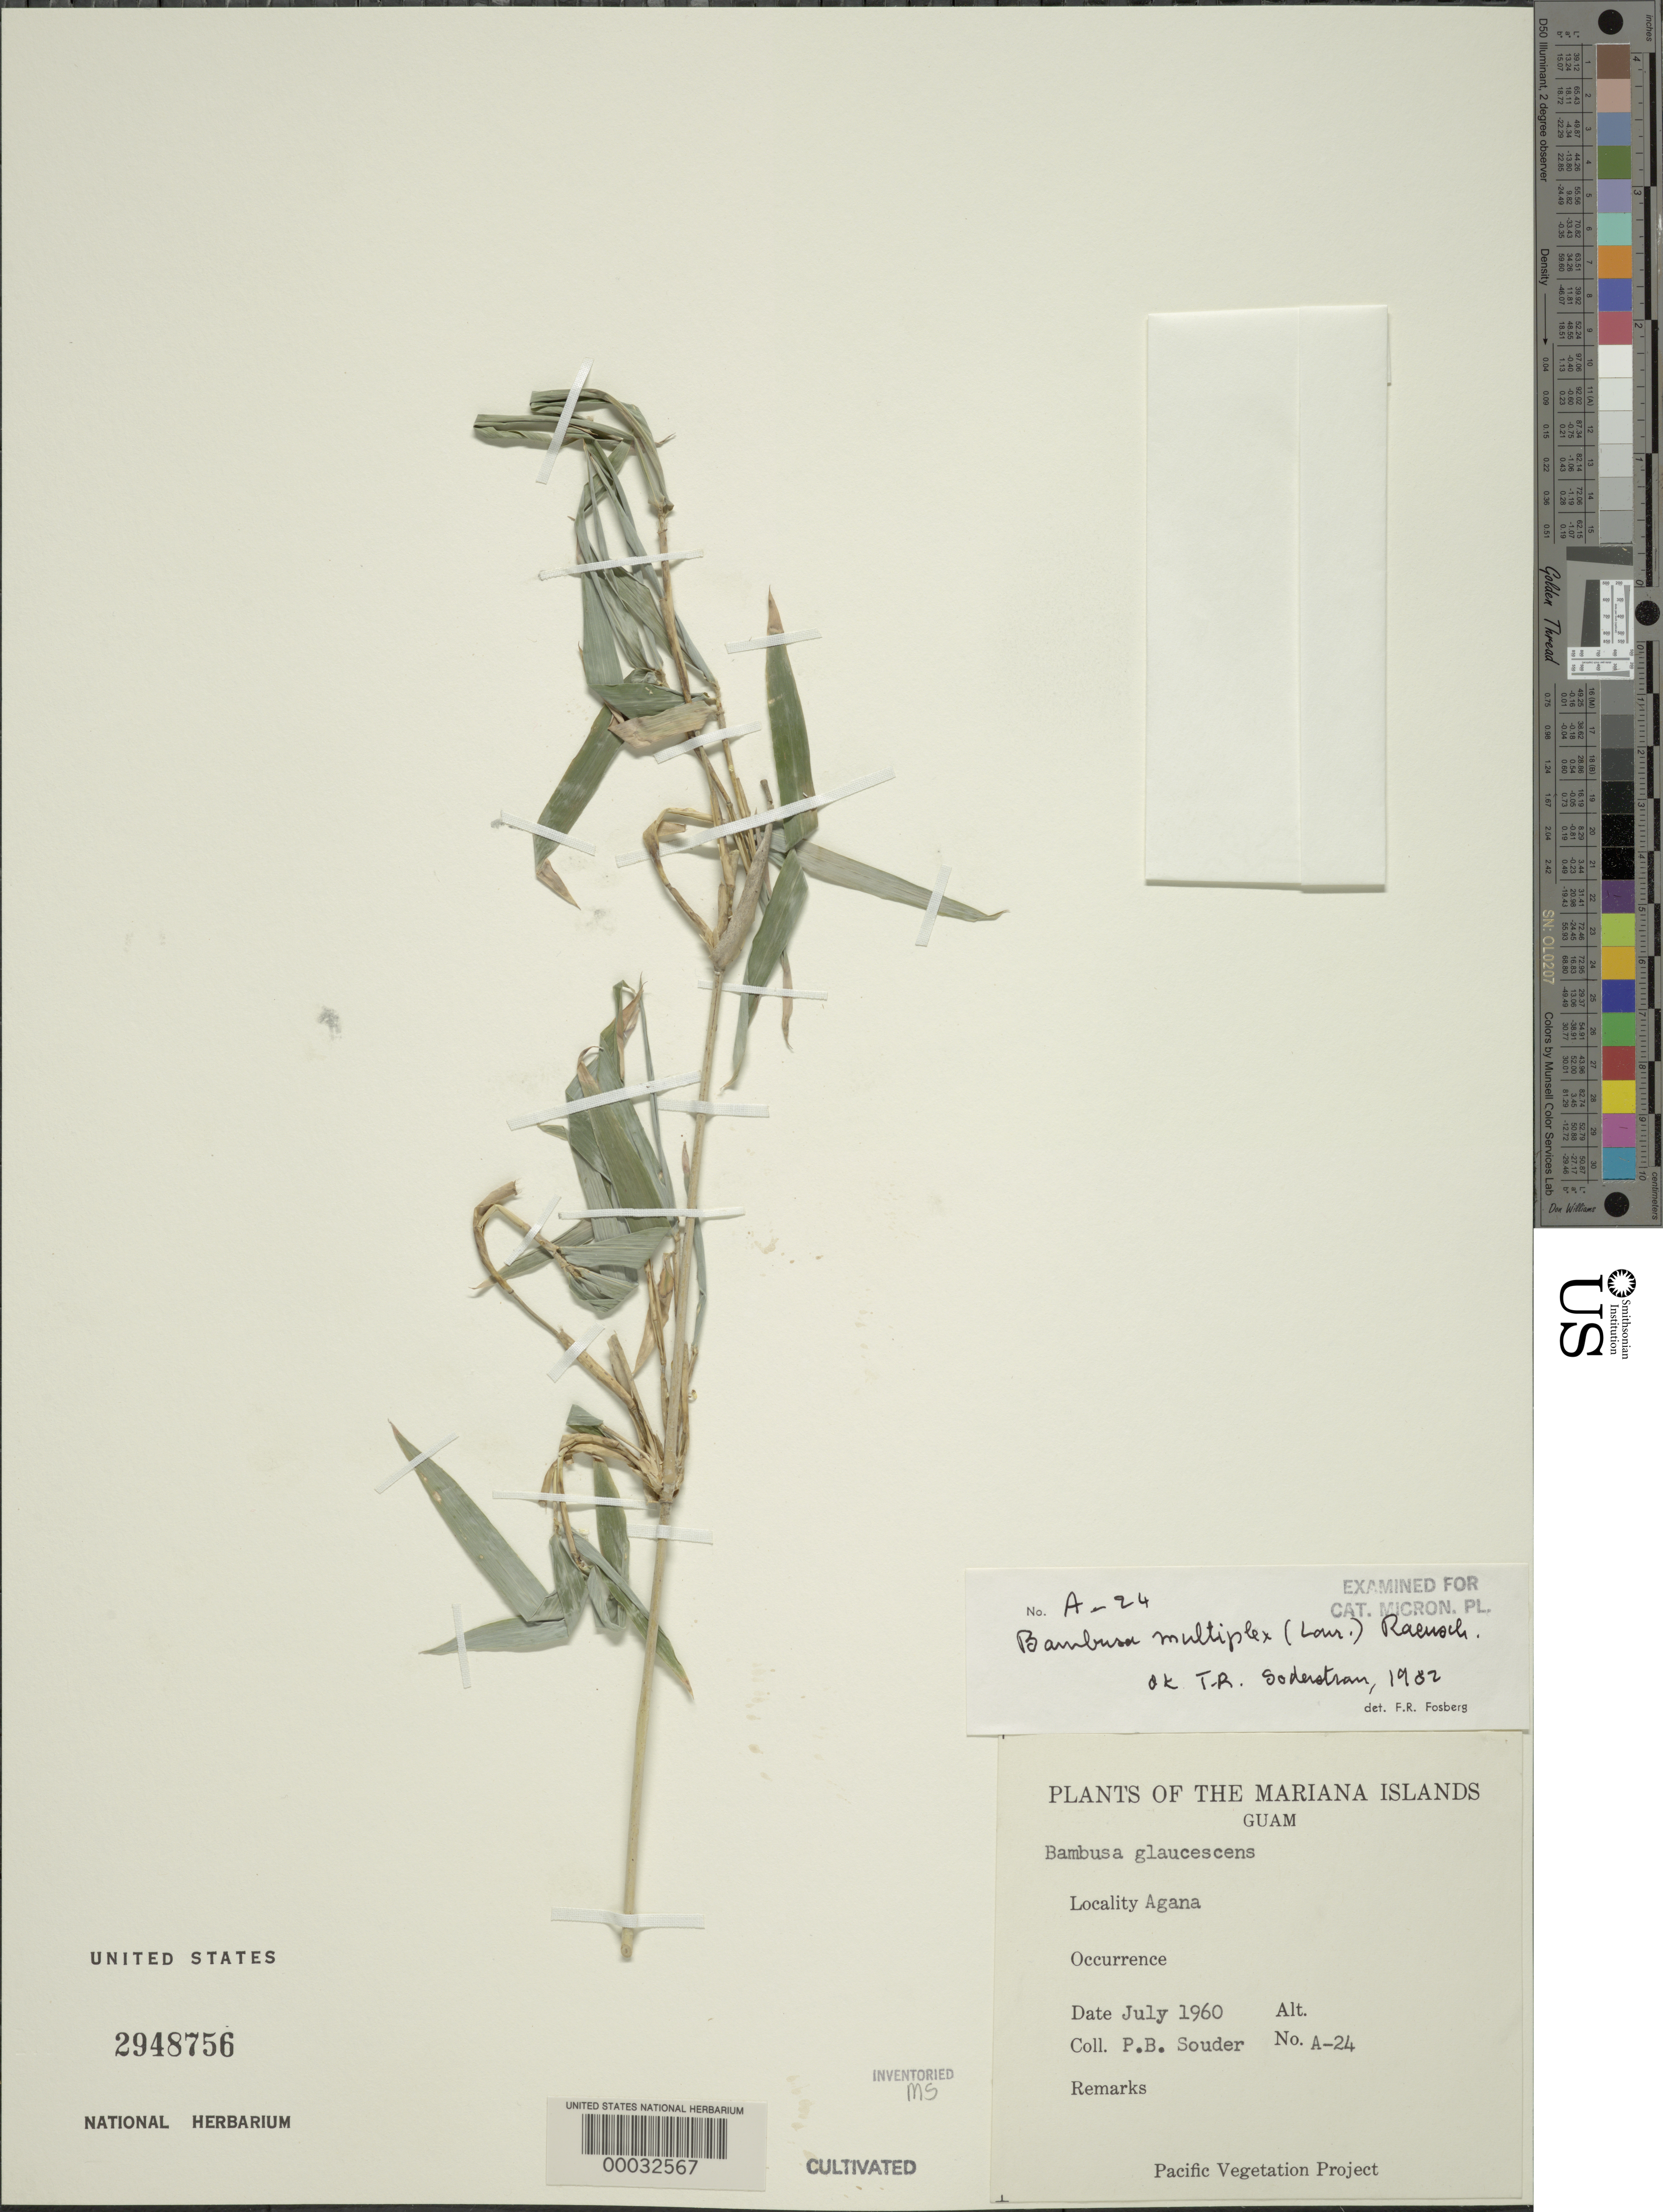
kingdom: Plantae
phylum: Tracheophyta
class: Liliopsida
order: Poales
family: Poaceae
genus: Bambusa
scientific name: Bambusa multiplex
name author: (Lour.) Raeusch. ex Schult. & Schult. f.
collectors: P. Souder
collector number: A-24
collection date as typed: Jul 1960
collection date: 1960-07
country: Guam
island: Guam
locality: Agana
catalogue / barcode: US 2948756